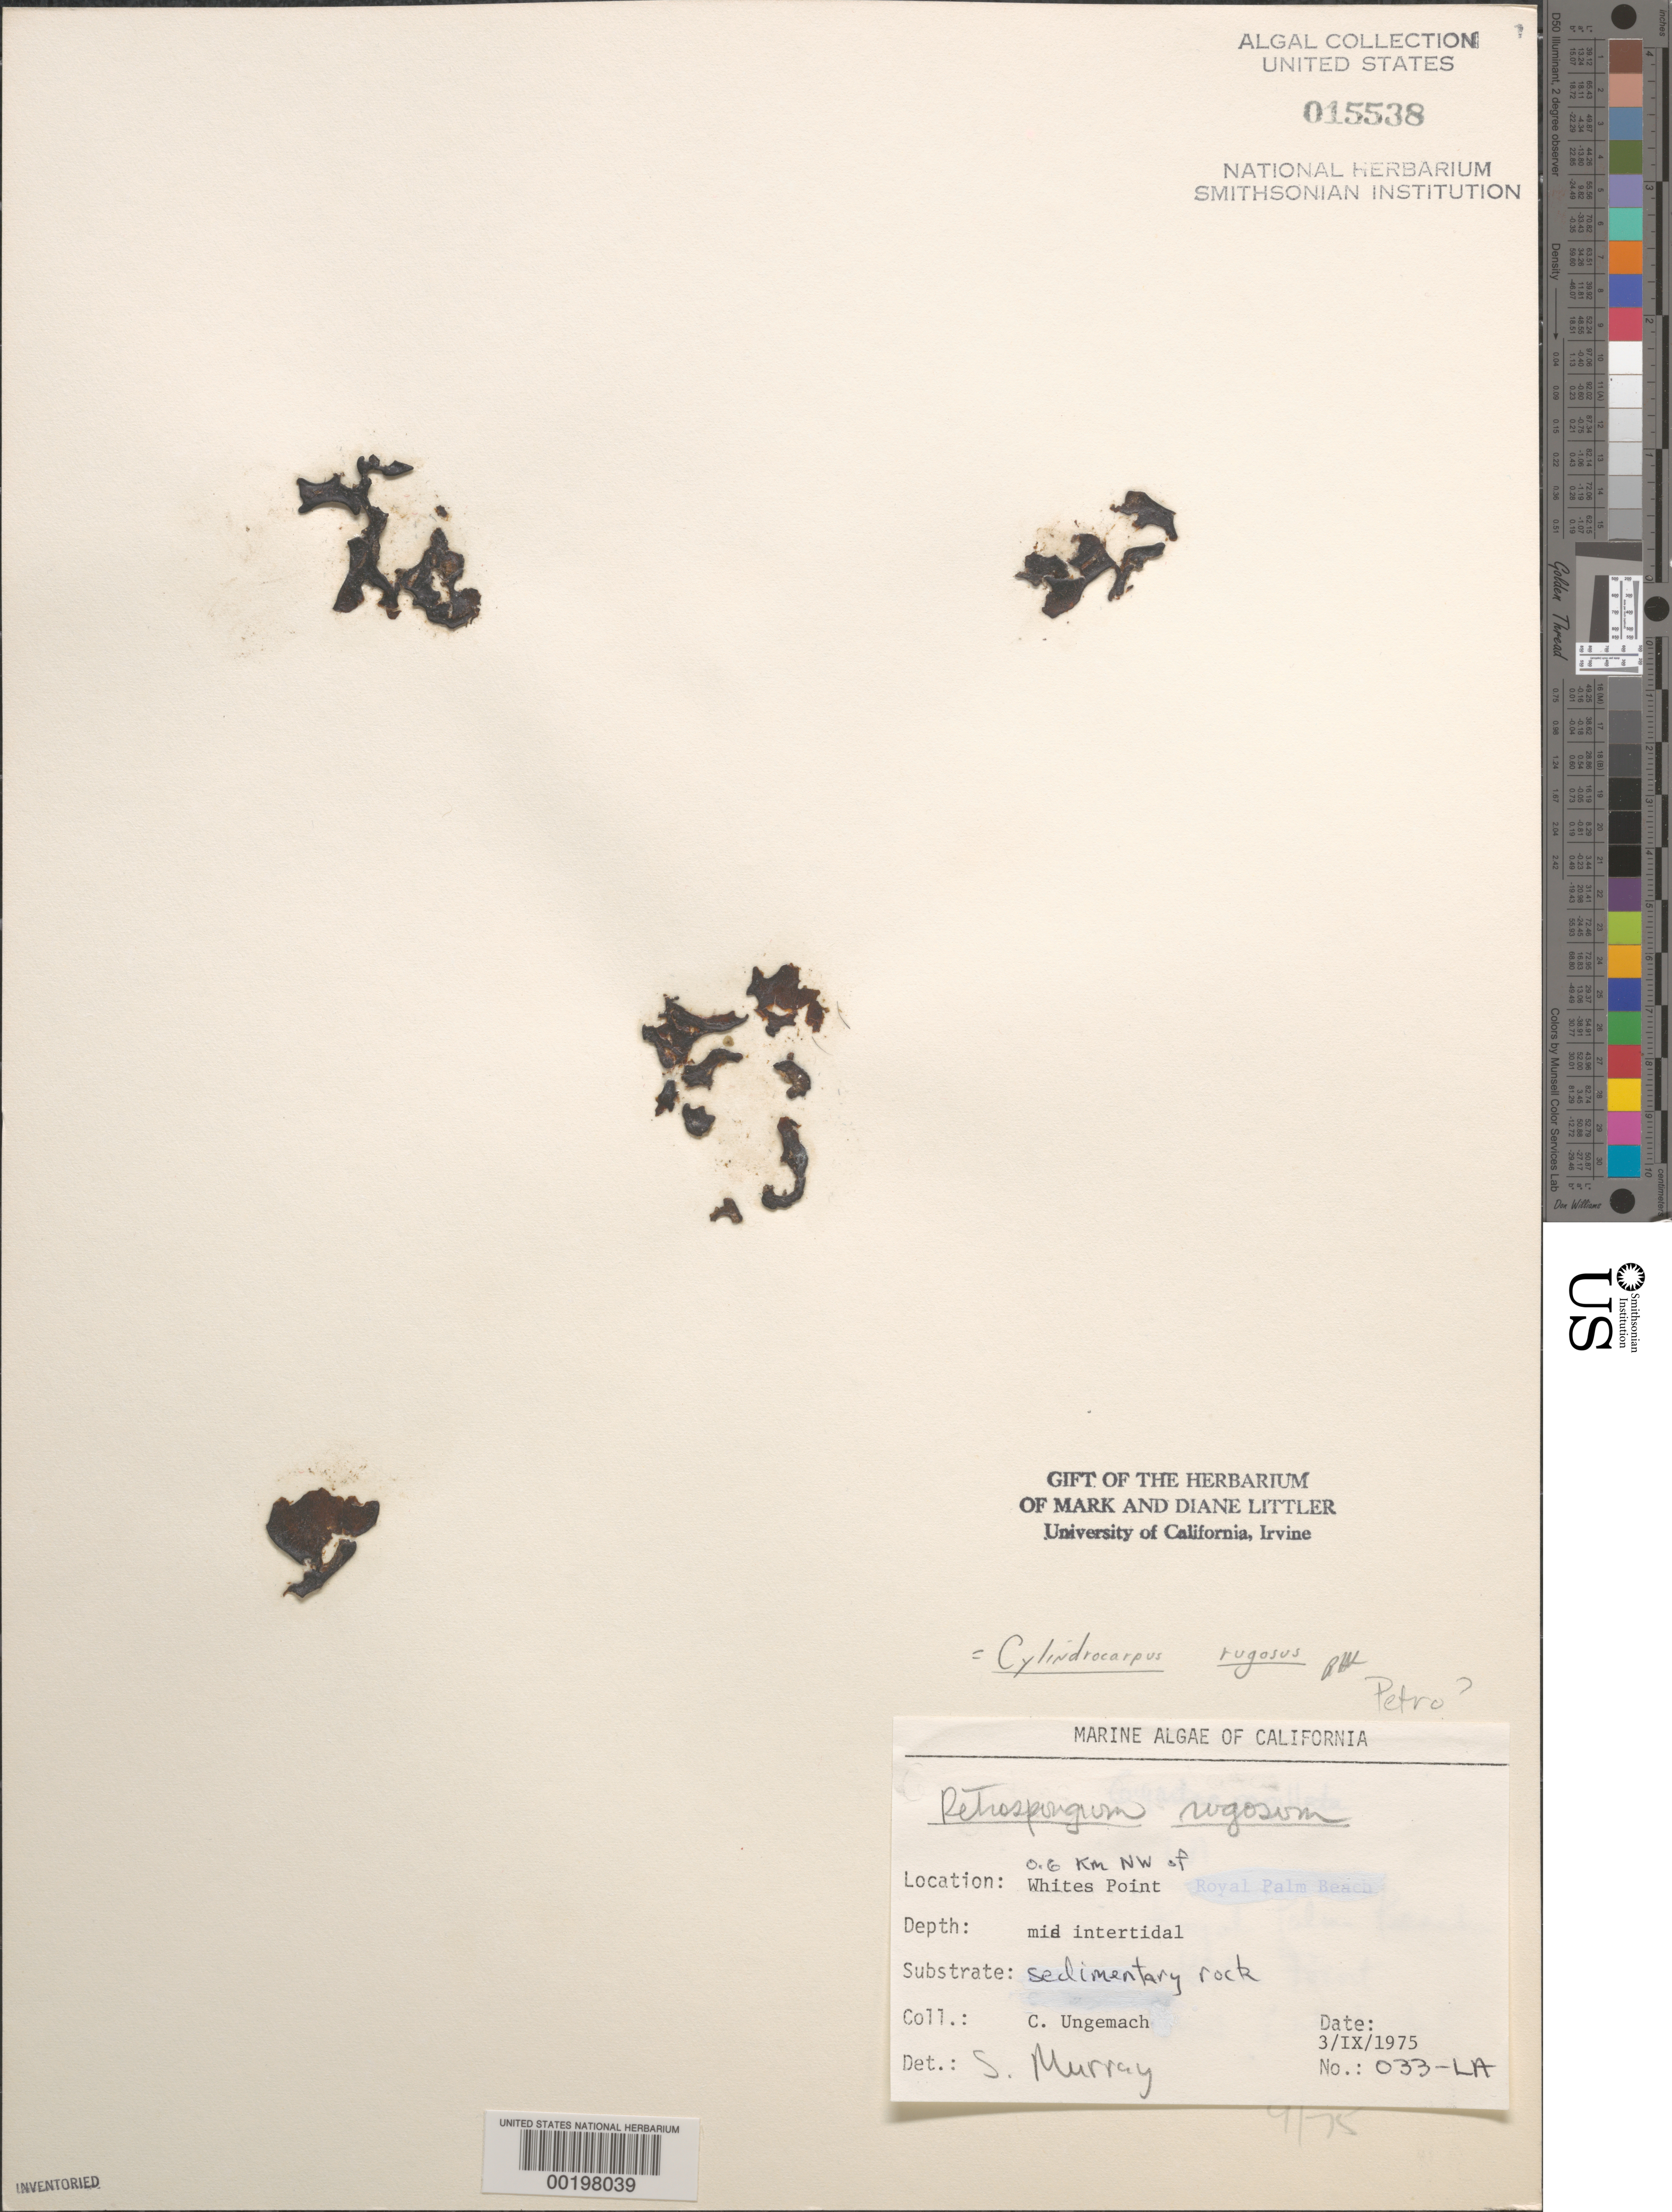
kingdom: Chromista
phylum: Ochrophyta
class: Phaeophyceae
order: Ectocarpales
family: Petrospongiaceae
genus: Petrospongium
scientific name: Petrospongium rugosum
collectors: C. Ungemach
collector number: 033-la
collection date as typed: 03 Sep 1975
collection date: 1975-09-03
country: United States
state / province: California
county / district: Los Angeles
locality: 0.6 km northwest of Whites Point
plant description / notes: BLM-SOCALBIGHT Rocky Intertidal Survey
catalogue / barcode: US 15538